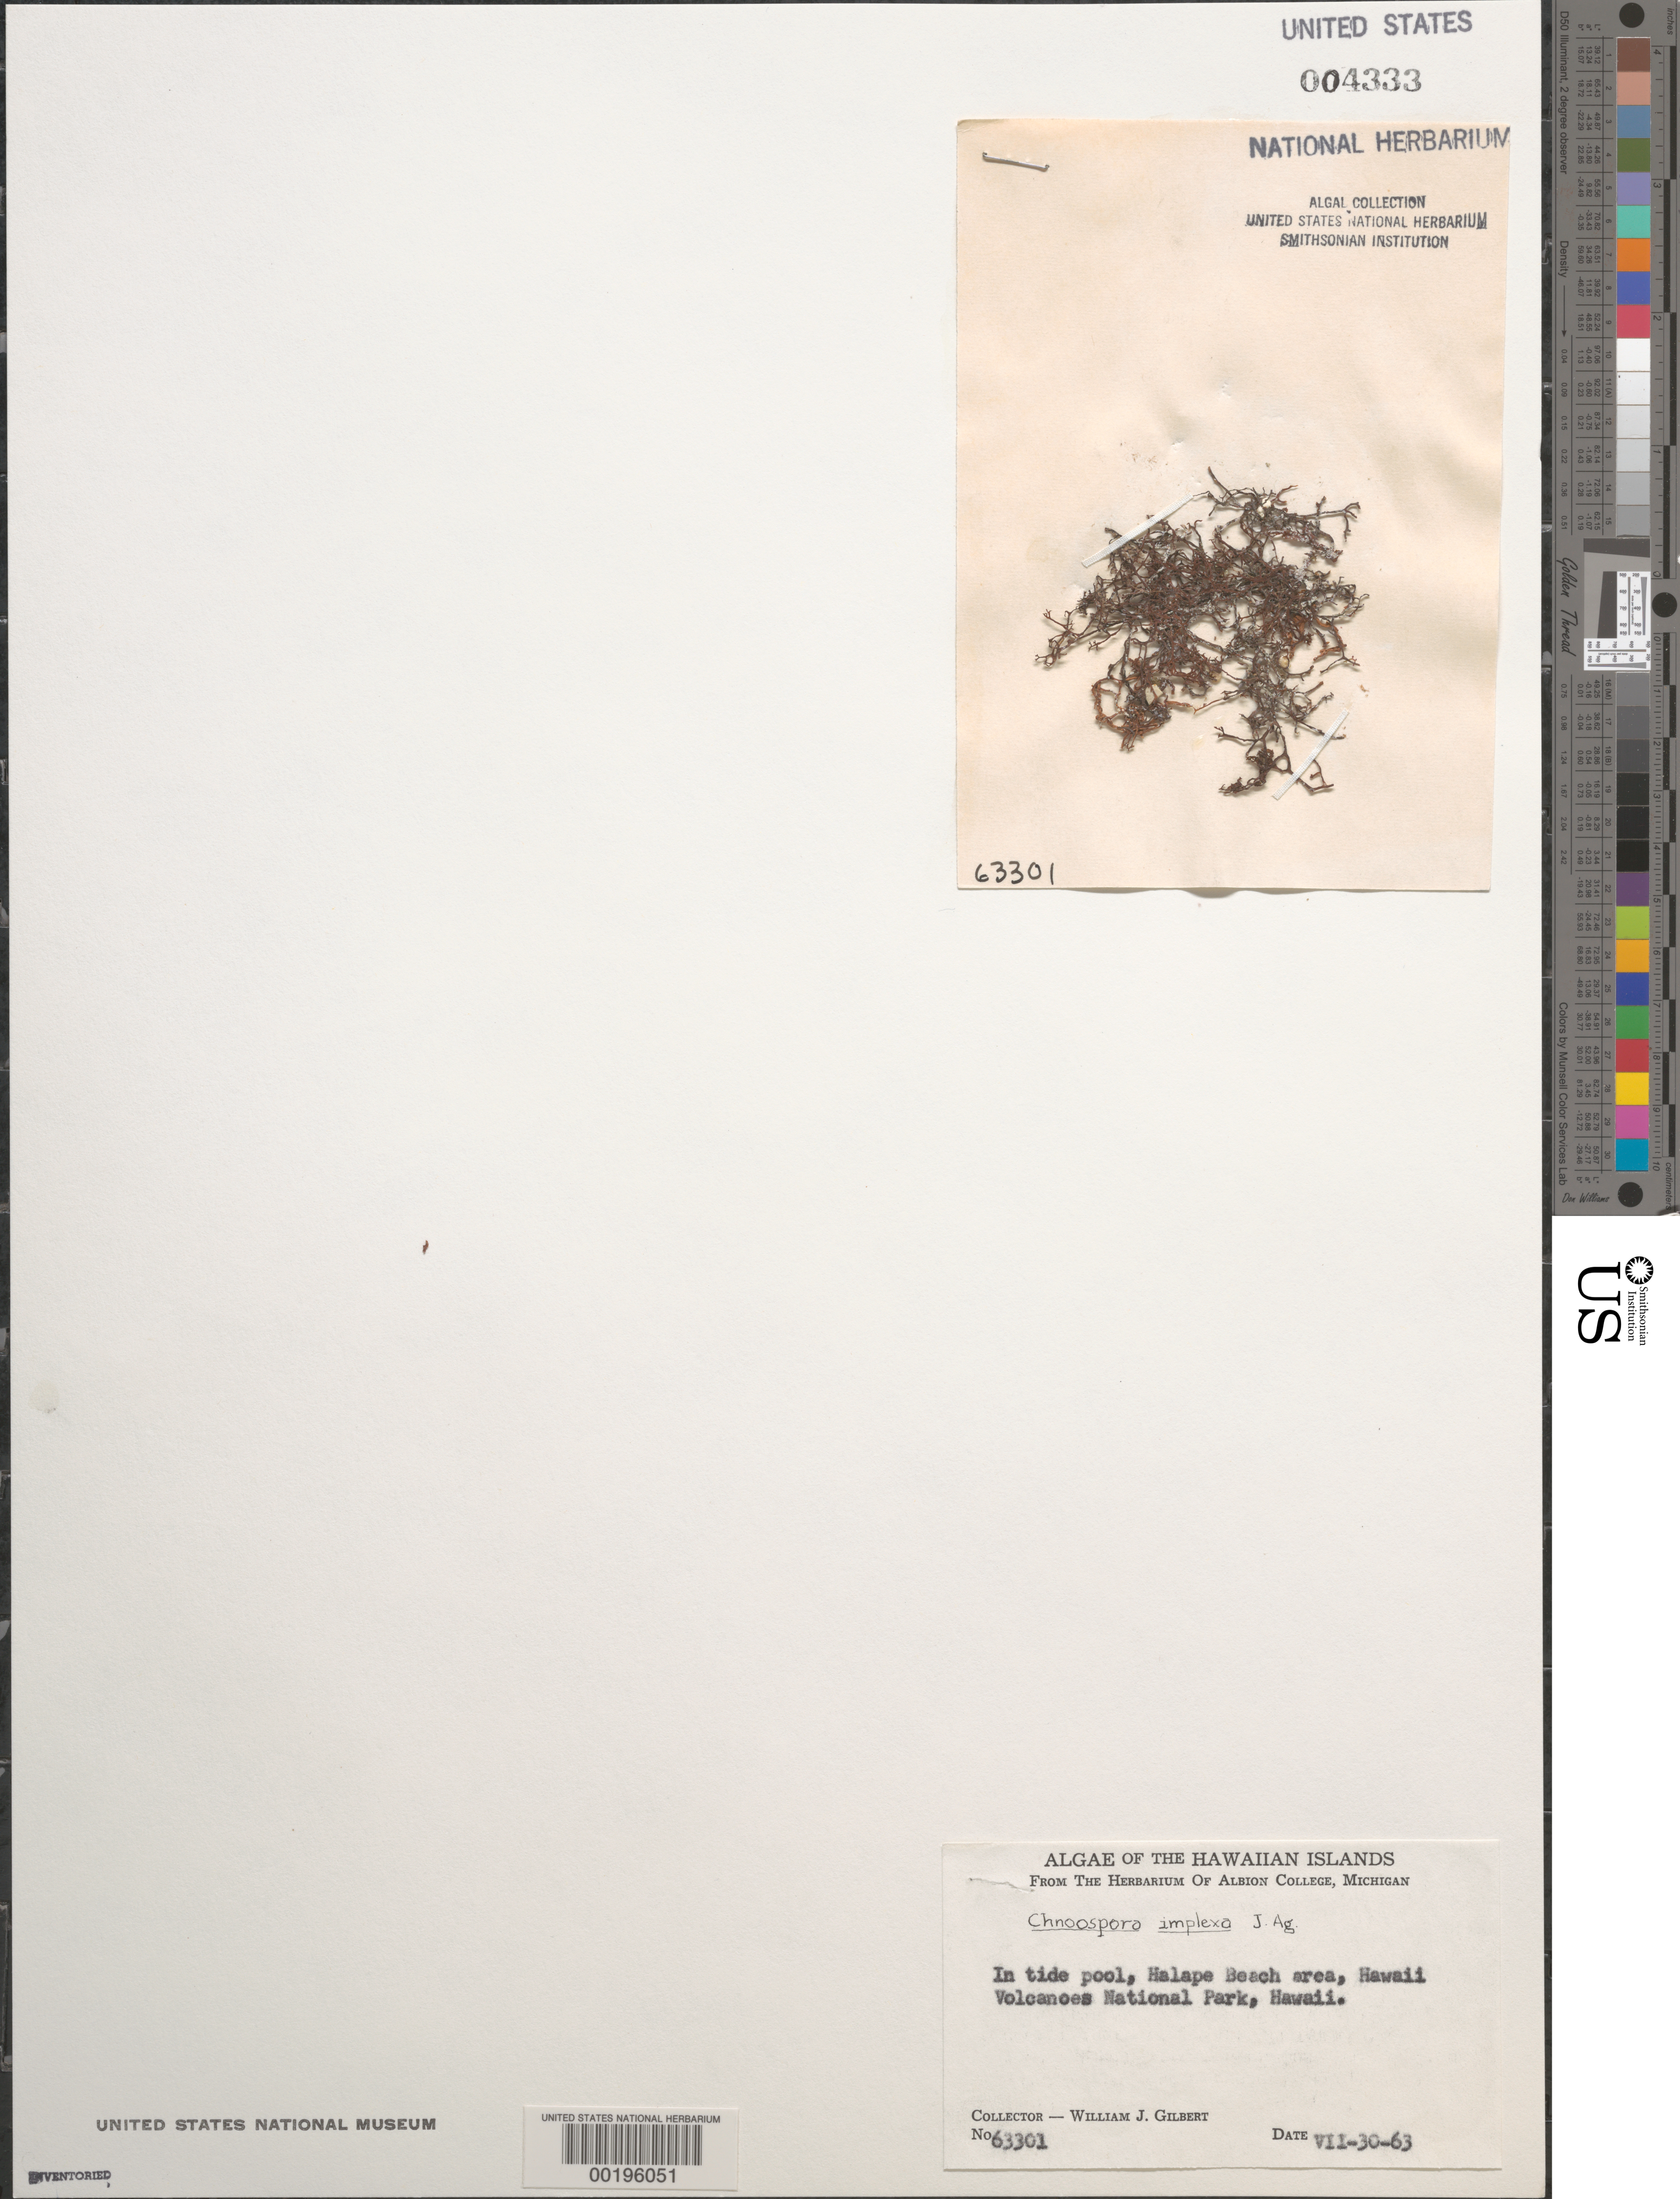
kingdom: Chromista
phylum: Ochrophyta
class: Phaeophyceae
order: Scytosiphonales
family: Scytosiphonaceae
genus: Pseudochnoospora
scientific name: Pseudochnoospora implexa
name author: (J. Agardh) Santiañez et al.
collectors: W. J. Gilbert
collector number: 63-301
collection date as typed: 30 Jul 1963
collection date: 1963-07-30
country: United States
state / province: Hawaii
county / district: Hawaii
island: Hawaii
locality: Hawaii Volcanoes National Park, Halape Beach area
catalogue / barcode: US 4333